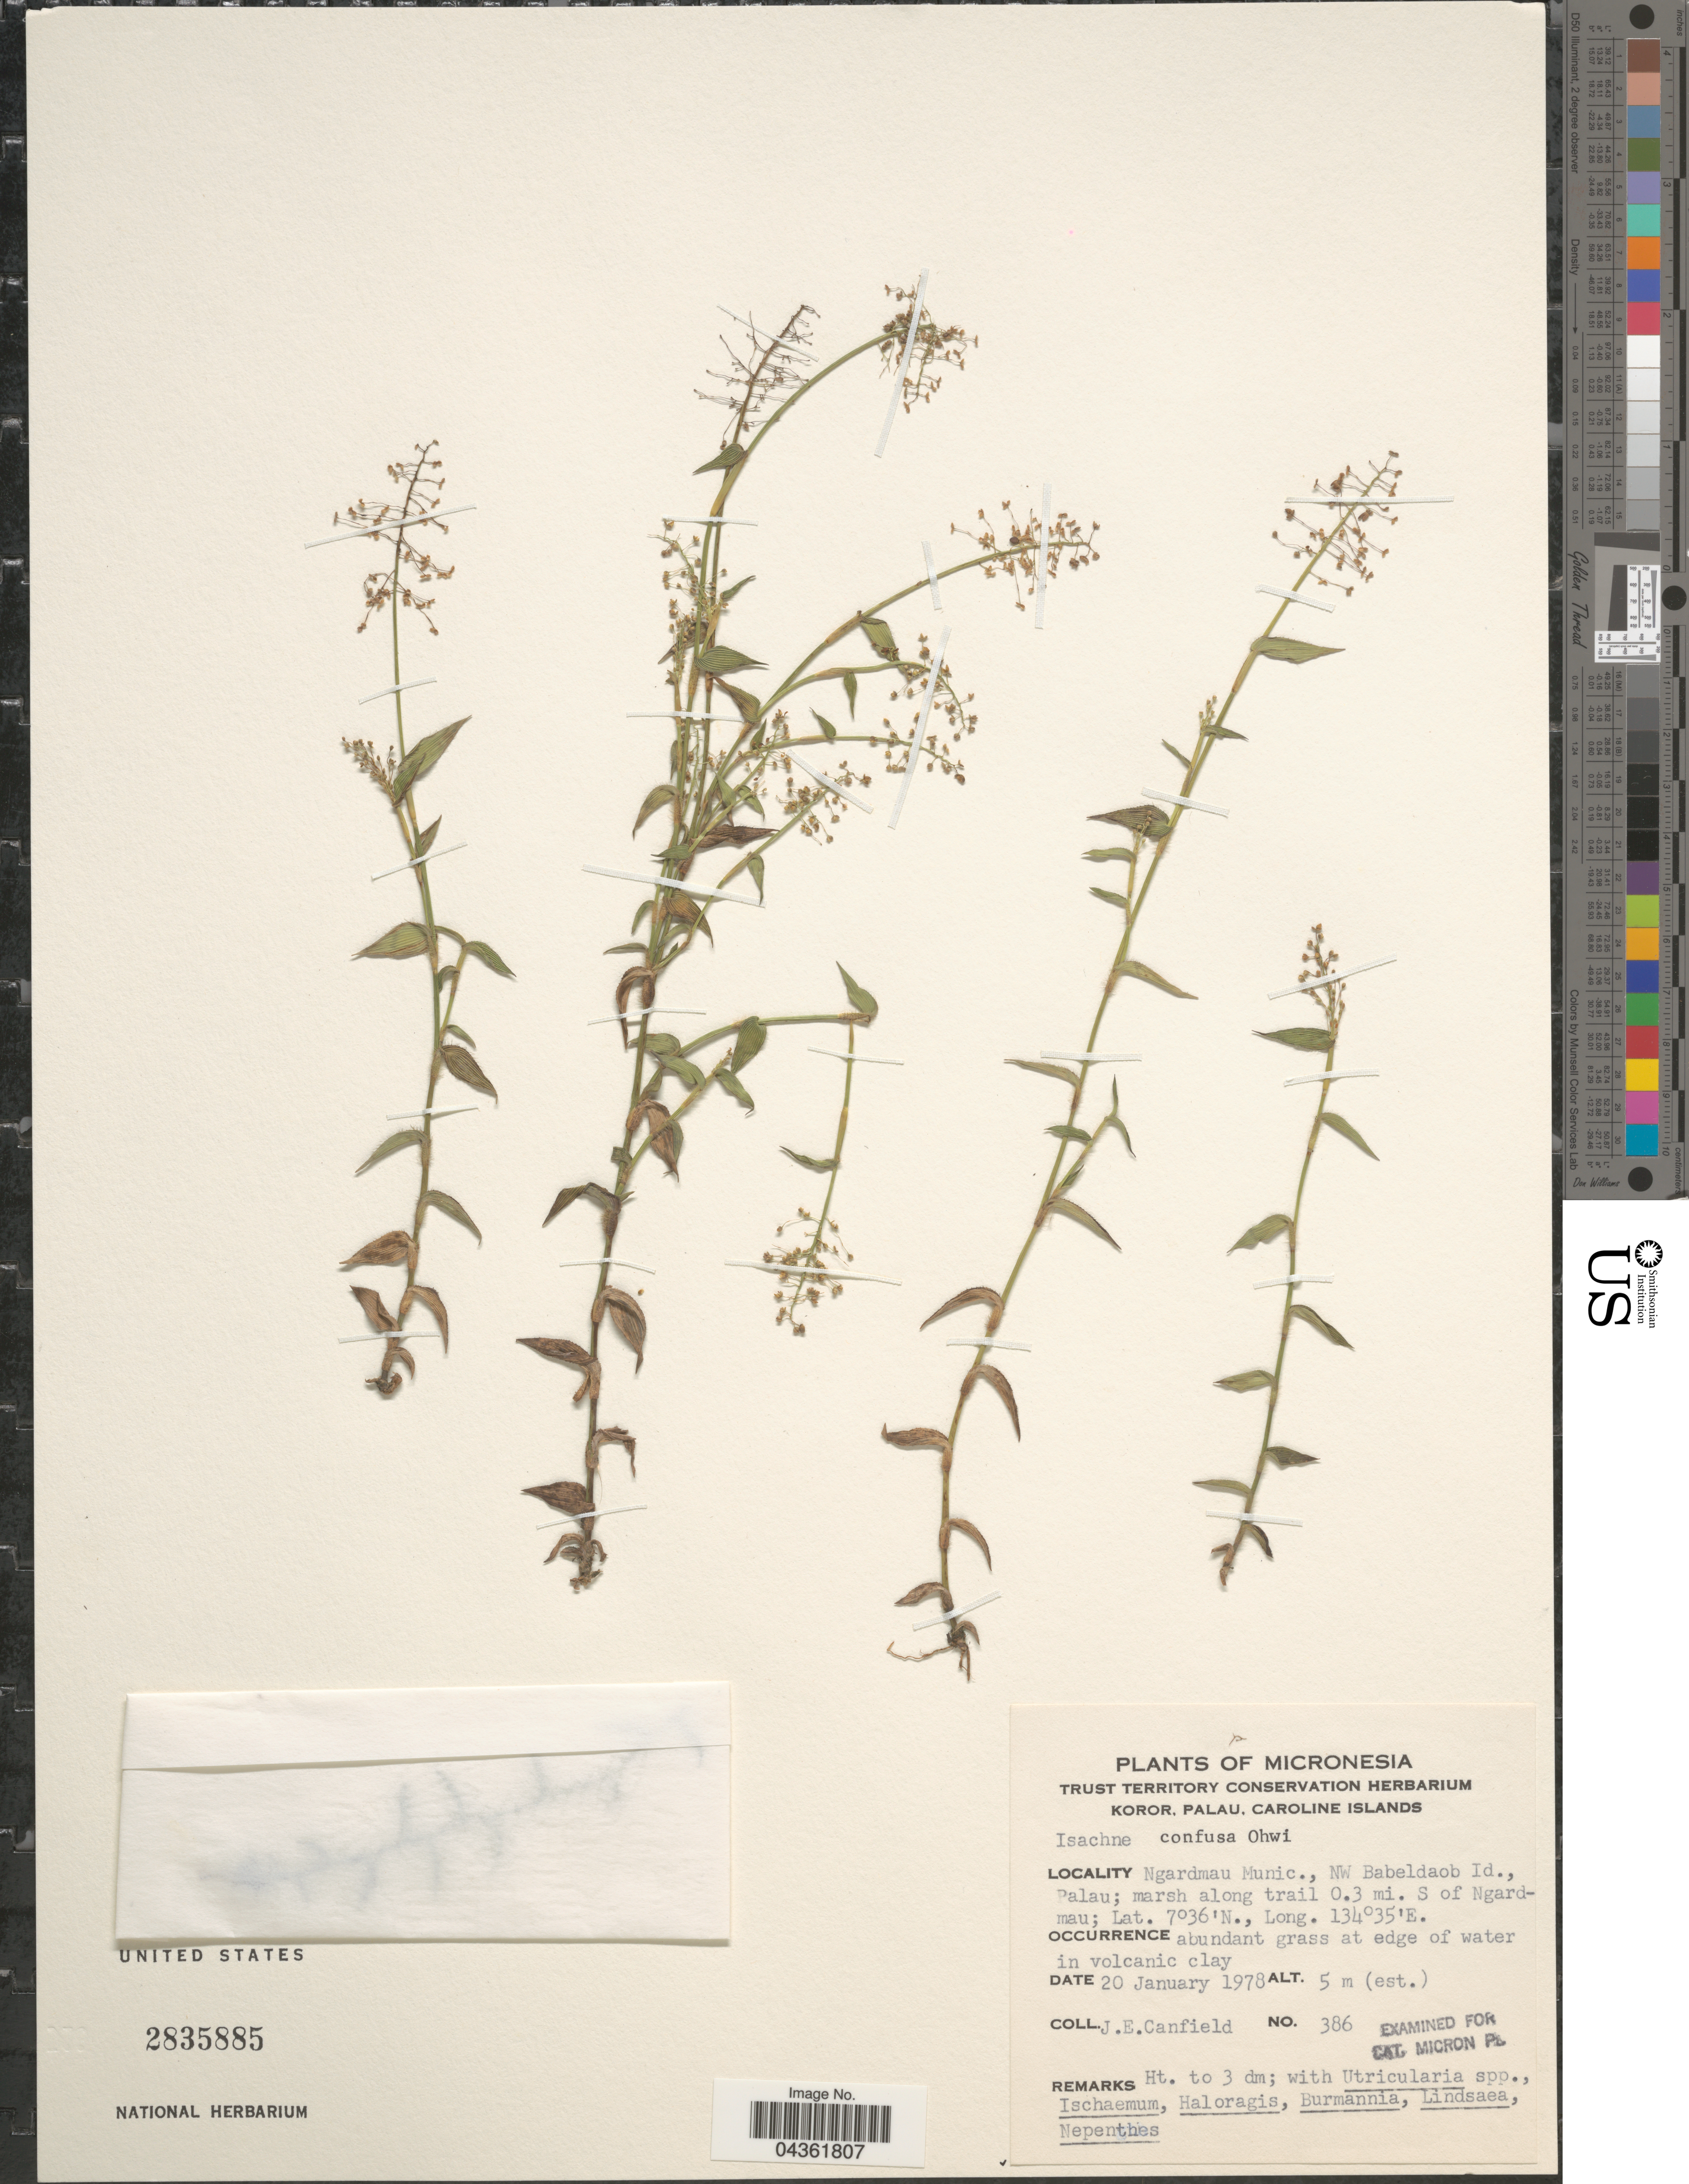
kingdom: Plantae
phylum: Tracheophyta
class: Liliopsida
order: Poales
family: Poaceae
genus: Isachne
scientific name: Isachne confusa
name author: Ohwi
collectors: J. E. Canfield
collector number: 386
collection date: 1978-01-20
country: Palau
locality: Micronesia. Ngardmau Munic., NW Babeldaob Id., Palau; marsh along trail 0.3 mi. S of Ngardmau. Abundant grass at edge of water in volcanic clay.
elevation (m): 5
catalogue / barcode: US 2835885